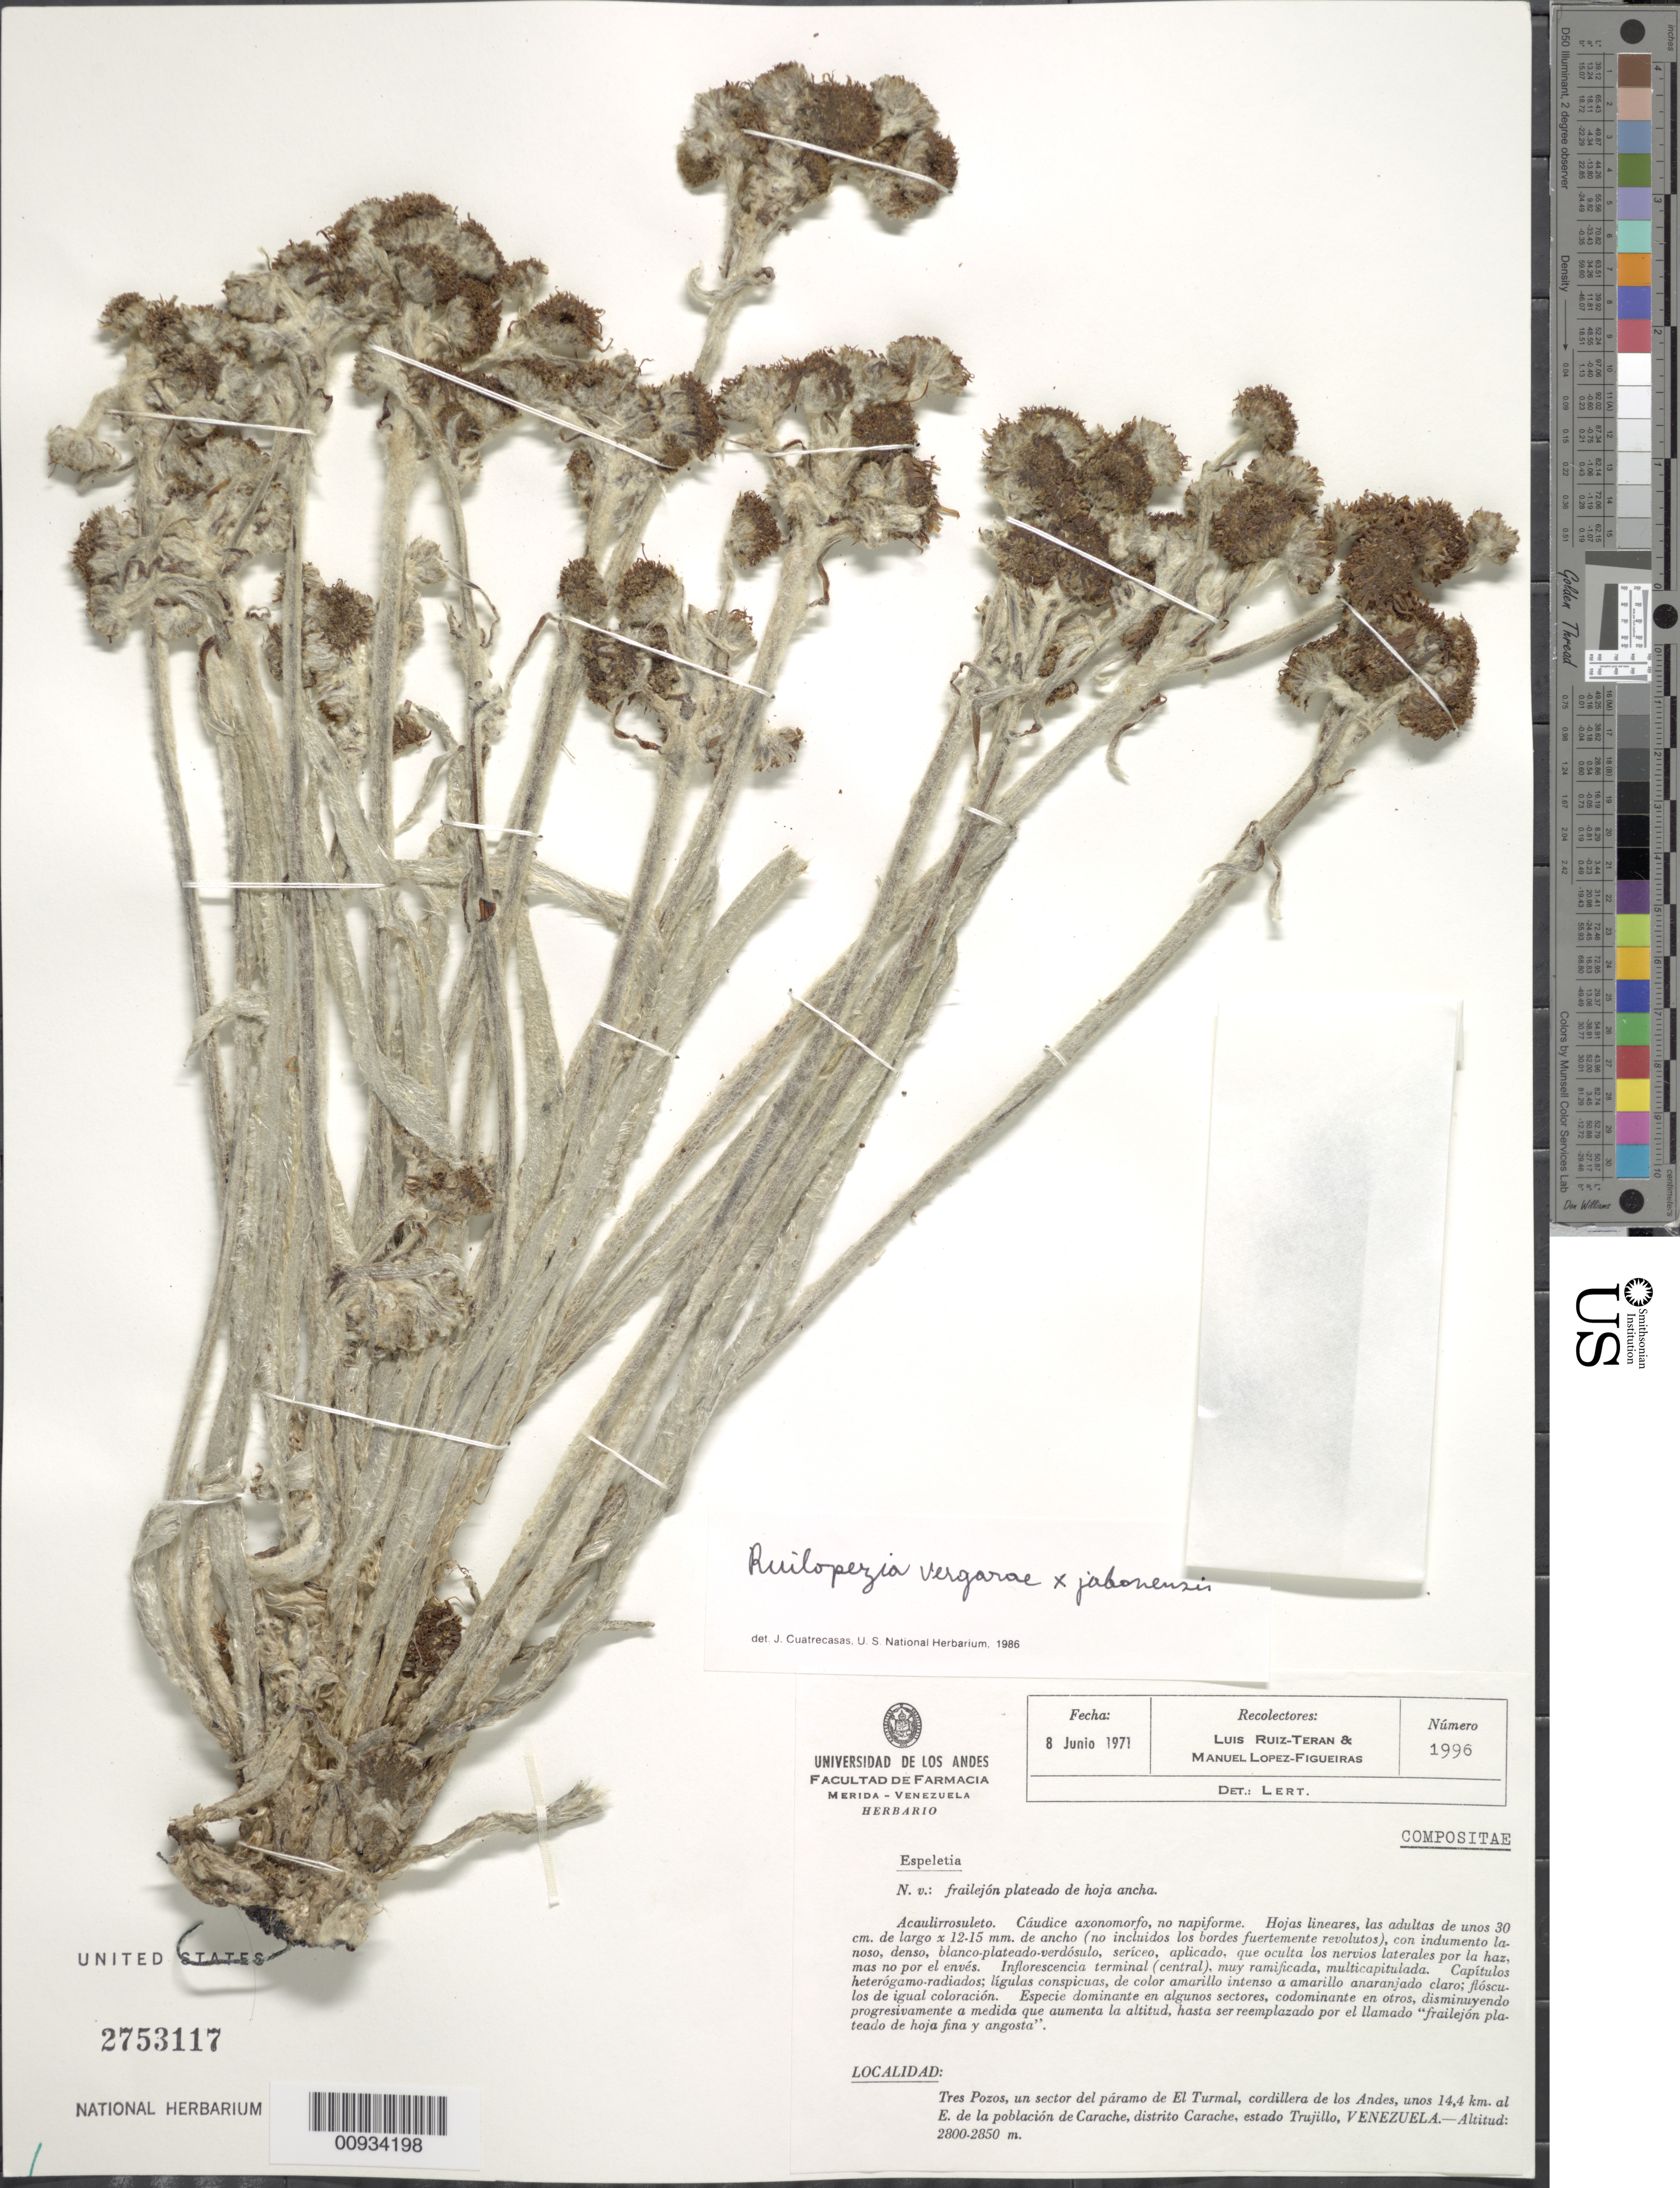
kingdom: Plantae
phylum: Tracheophyta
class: Magnoliopsida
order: Asterales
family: Asteraceae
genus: Ruilopezia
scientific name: Ruilopezia jabonensis x R. vergarae Cuatrec. & López Fig.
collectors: L. Teran & M. López Figueiras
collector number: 1996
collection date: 1971-06-08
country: Venezuela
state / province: Trujillo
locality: Tres Pozos, un sector del paramo de El Turmal, Cordillera de Los Andes, unos 14.4 km al E de la poblacion de Carache, Distrito Carache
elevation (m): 2800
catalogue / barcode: US 2753117